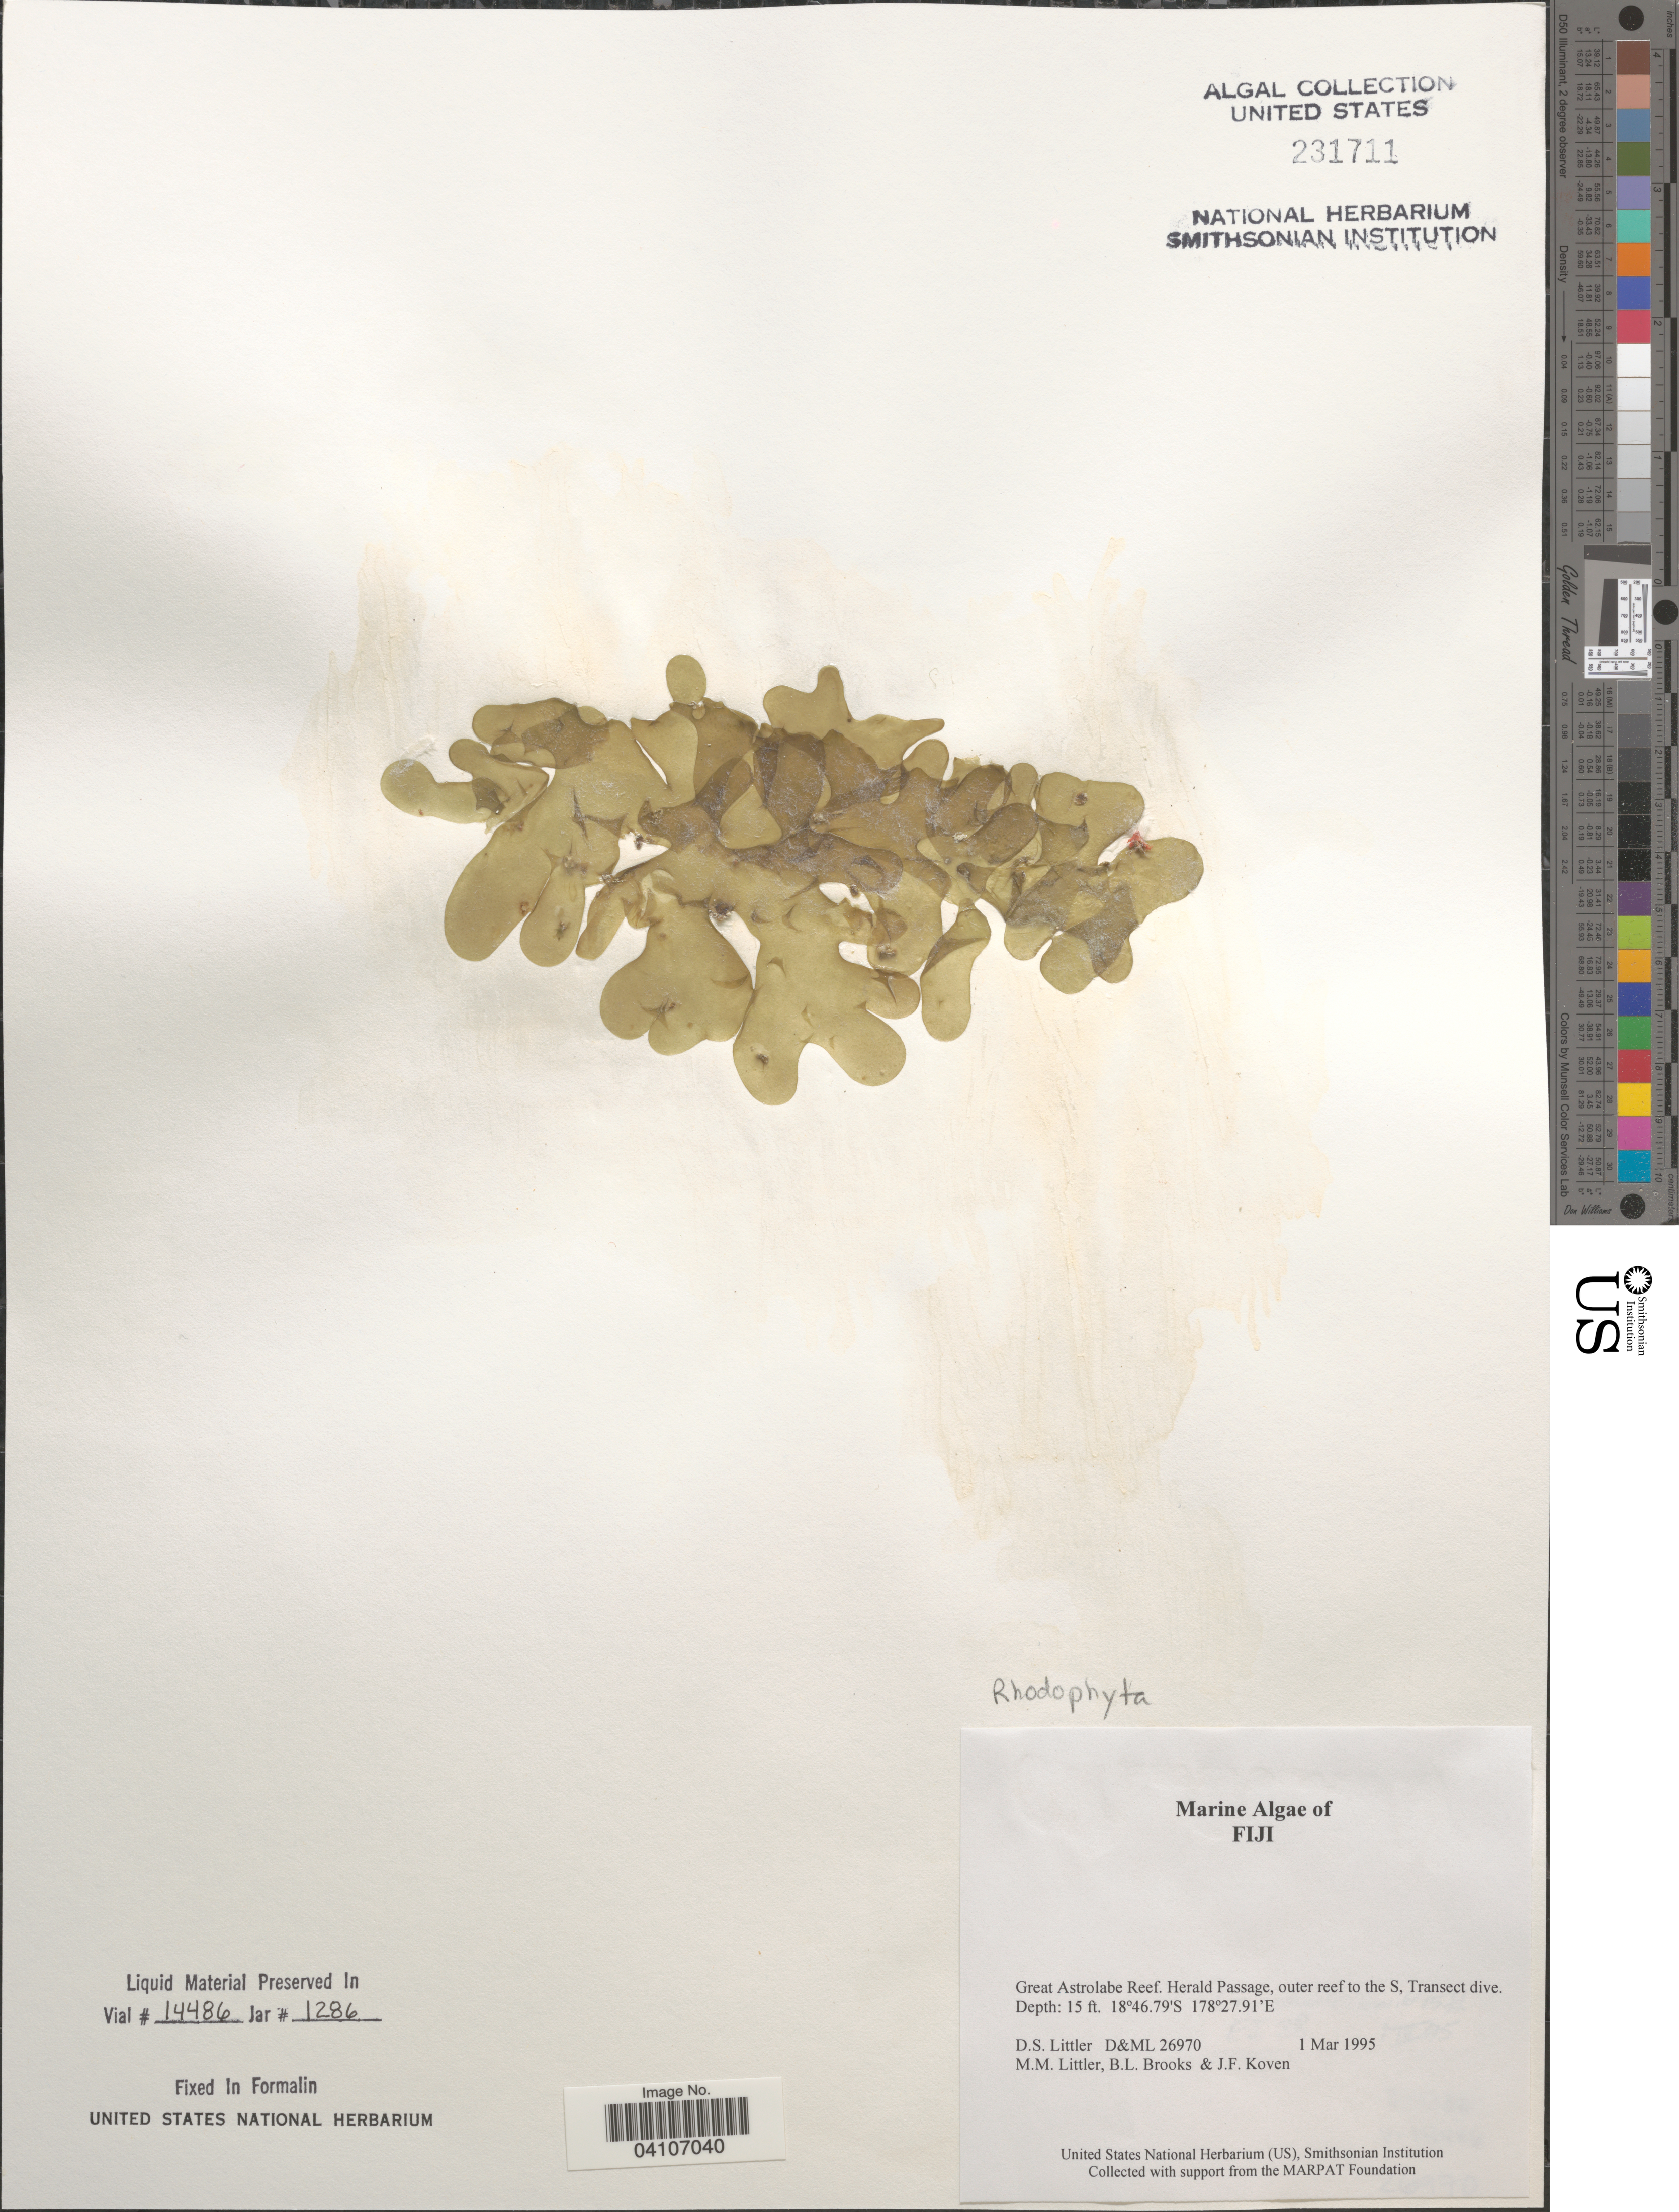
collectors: D. S. Littler, B. Brooks & J. Koven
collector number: D&ML26970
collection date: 1995-03-01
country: Fiji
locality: Great Astrolabe Reef. Herald Passage, outer reef to the S, Transect dive.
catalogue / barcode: US 231711